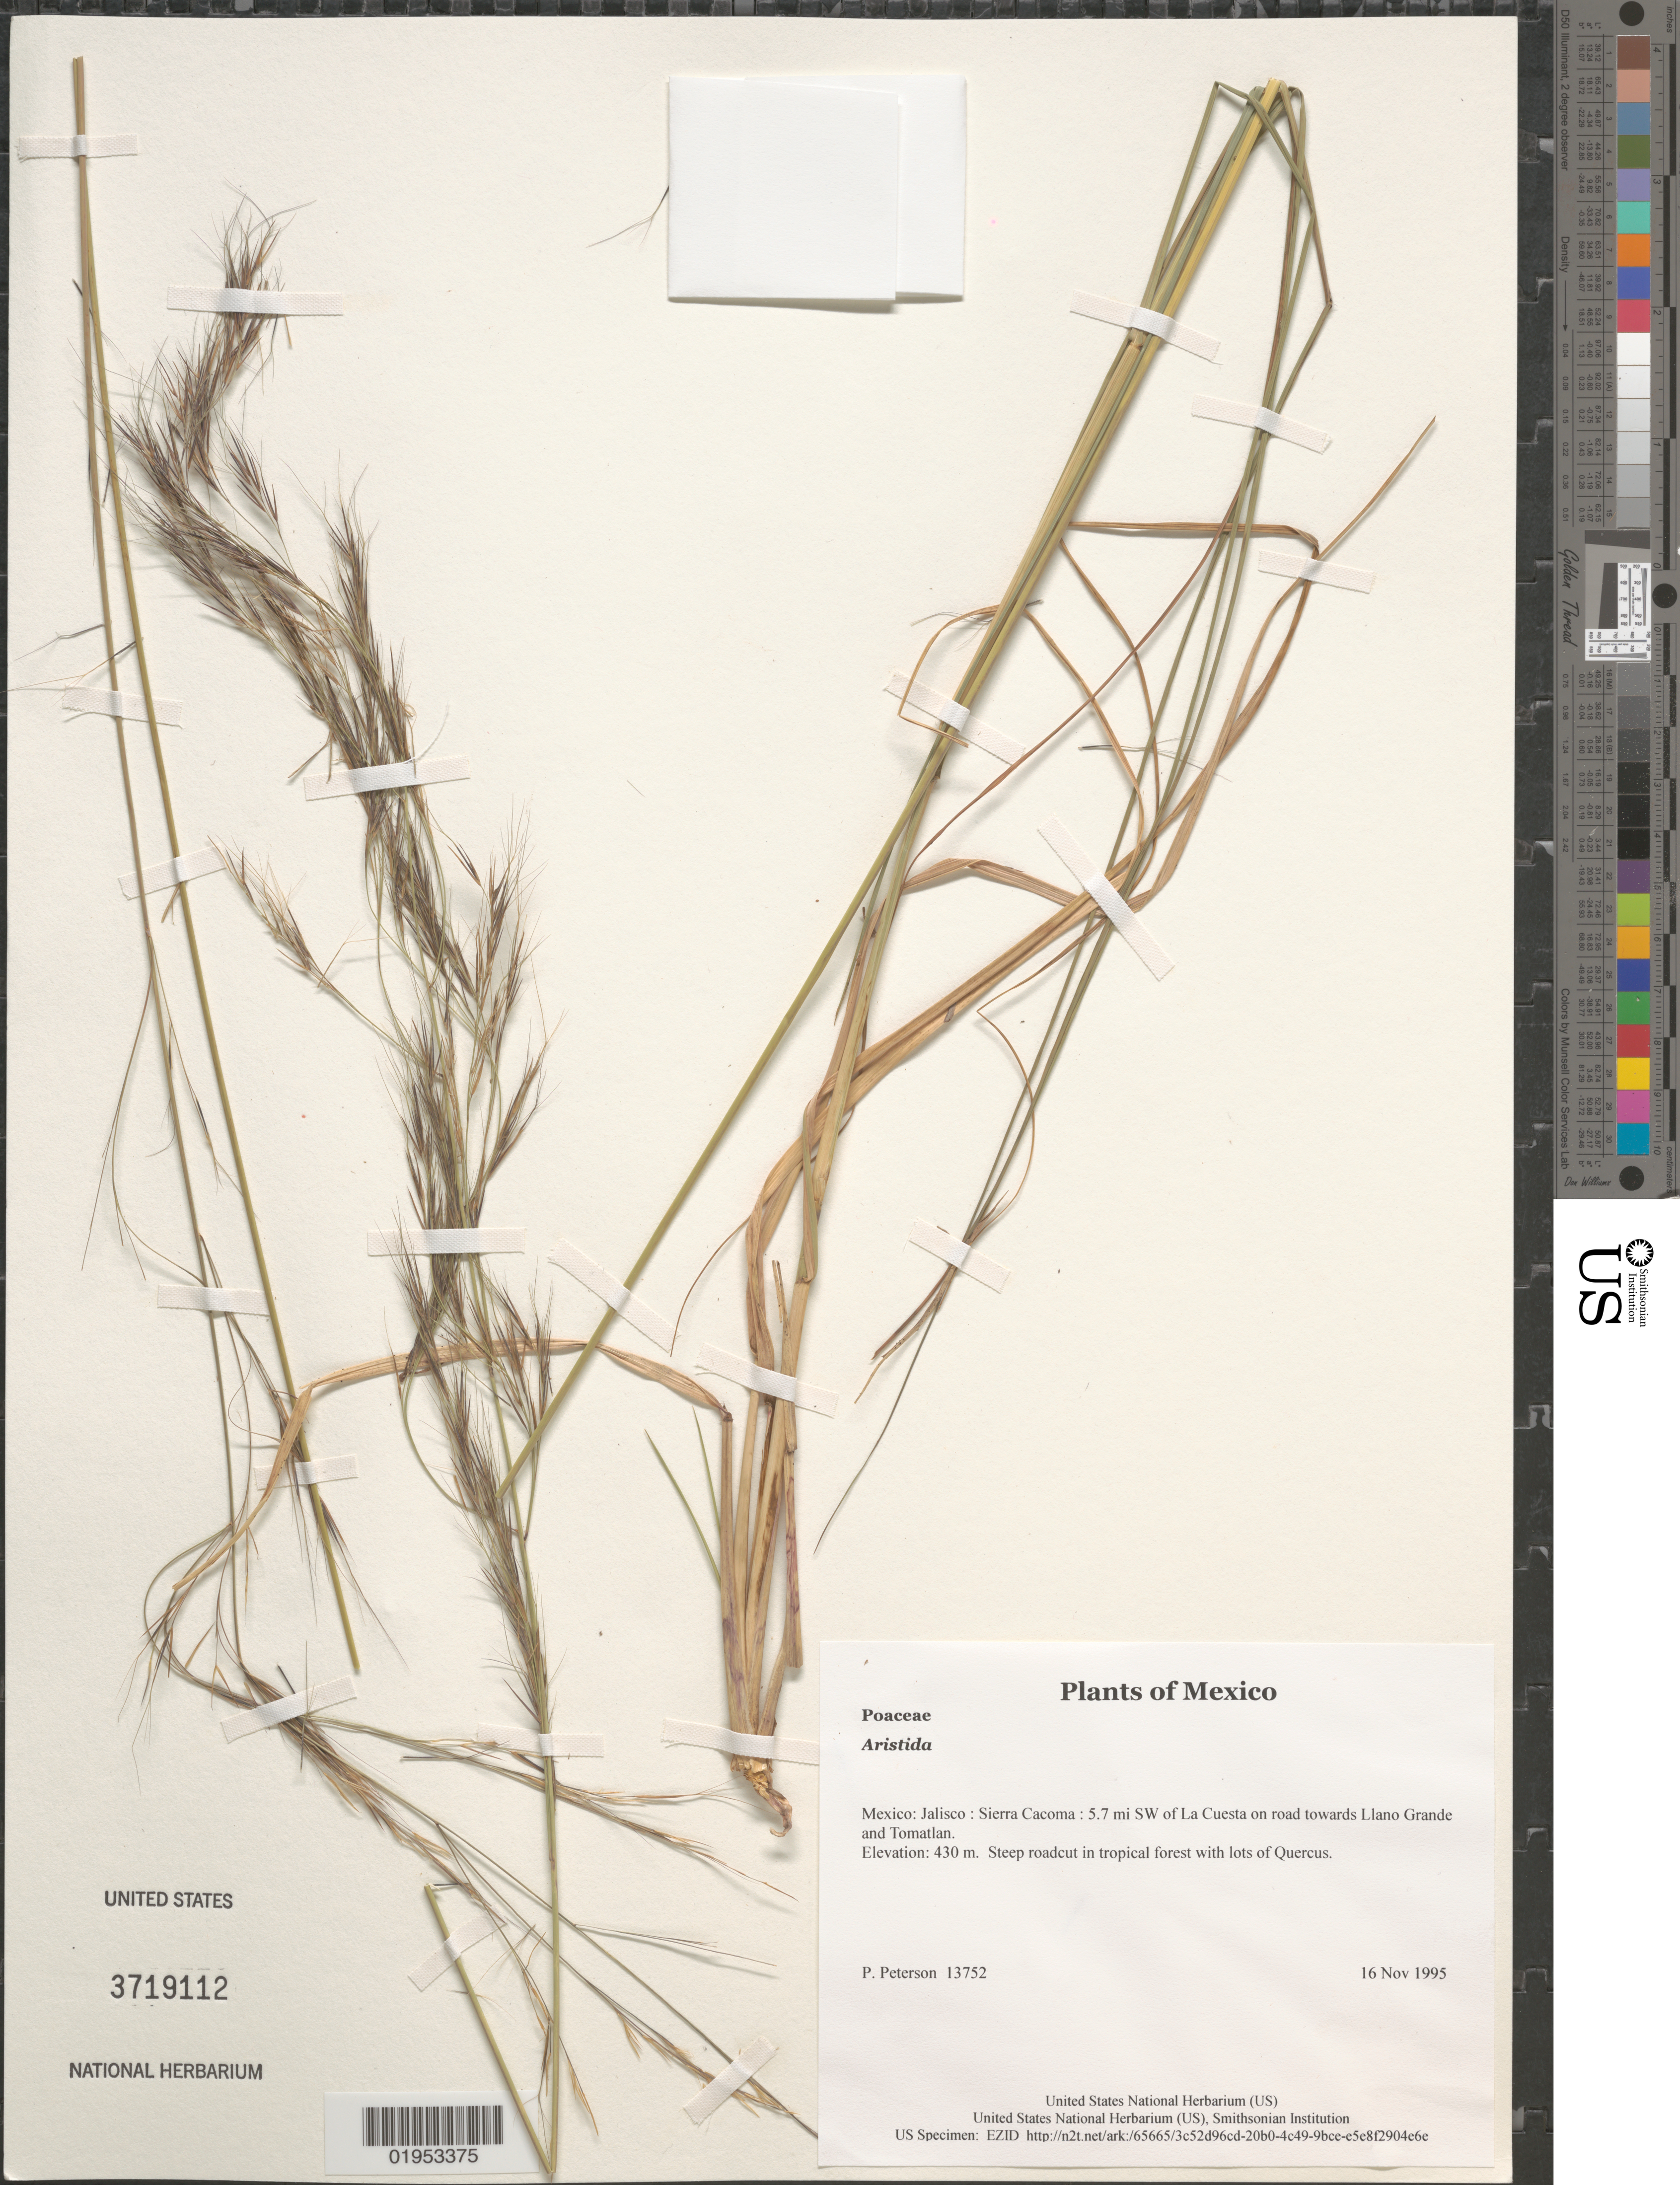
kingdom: Plantae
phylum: Tracheophyta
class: Liliopsida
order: Poales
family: Poaceae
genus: Aristida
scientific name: Aristida sp.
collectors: P. M. Peterson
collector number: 13752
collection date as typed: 16 Nov 1995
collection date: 1995-11-16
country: Mexico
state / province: Jalisco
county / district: Sierra Cacoma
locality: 5.7 mi SW of La Cuesta on road towards Llano Grande and Tomatlan.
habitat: Steep roadcut in tropical forest with lots of Quercus.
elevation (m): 430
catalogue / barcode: US 3719112